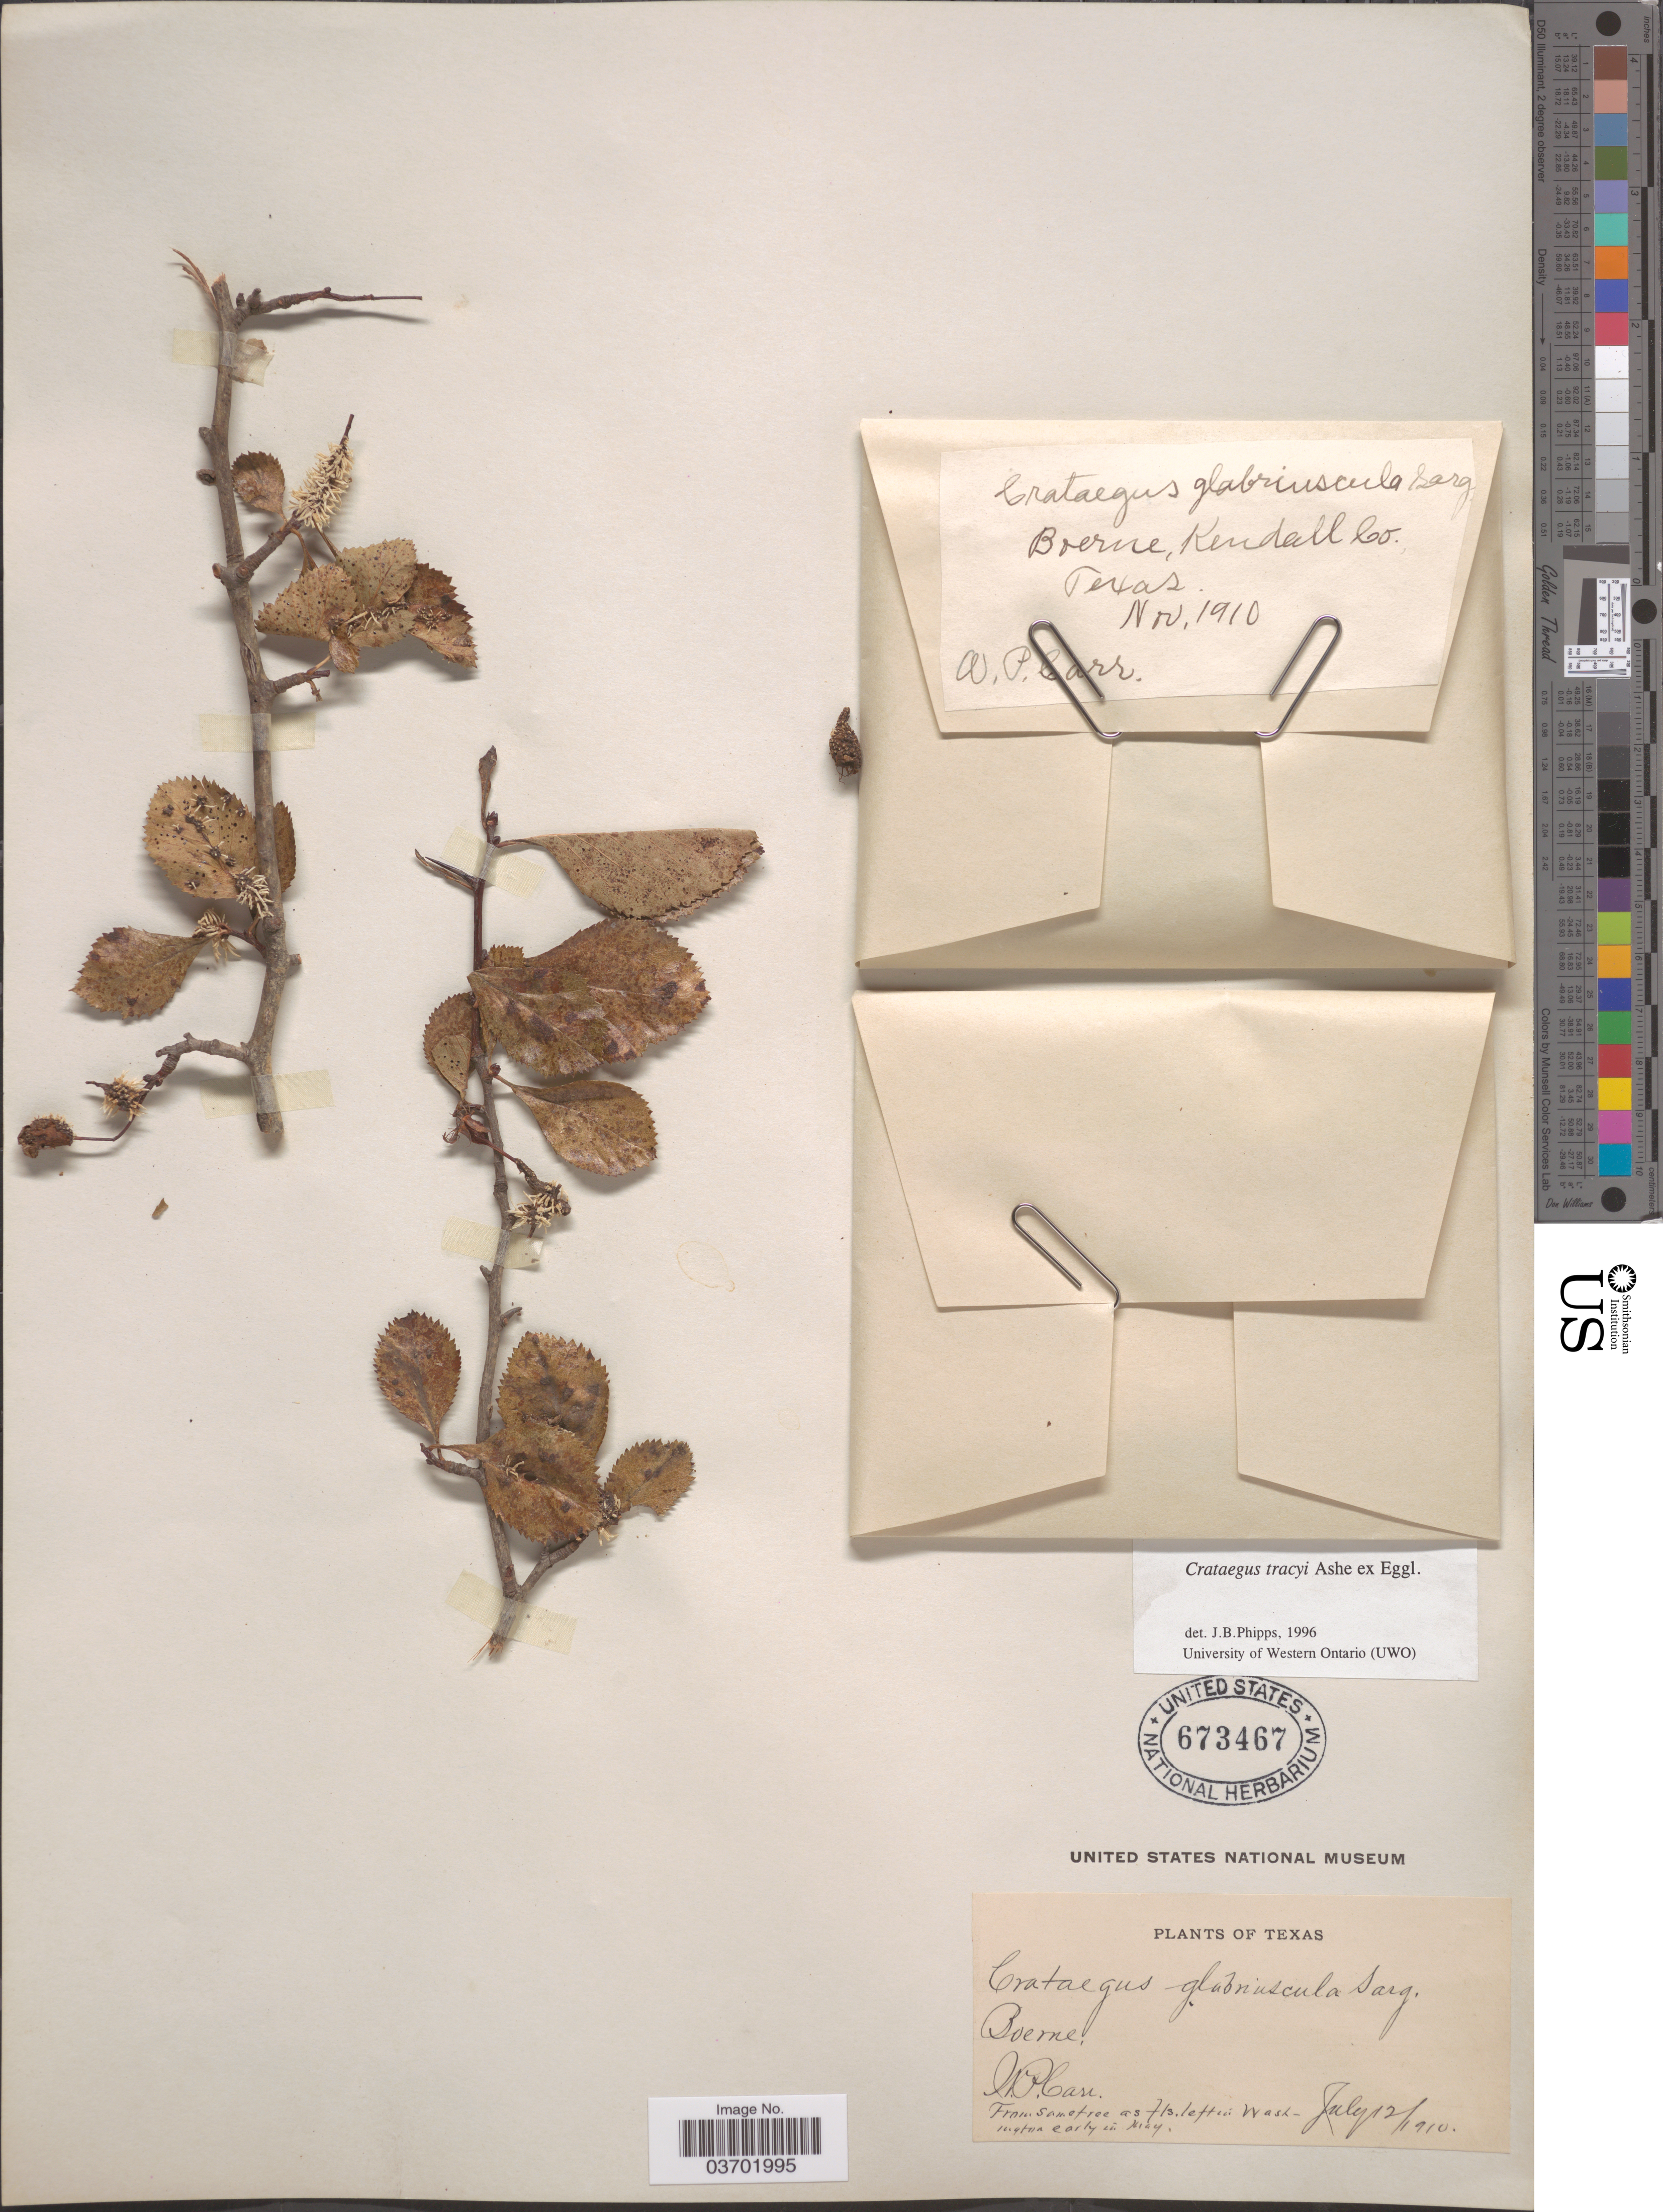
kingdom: Plantae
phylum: Tracheophyta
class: Magnoliopsida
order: Rosales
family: Rosaceae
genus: Crataegus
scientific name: Crataegus tracyi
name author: Ashe ex Eggl.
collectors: W. Carr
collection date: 1910-07-12/1910-11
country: United States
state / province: Texas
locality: Boerne. Kendall Co.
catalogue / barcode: US 673467